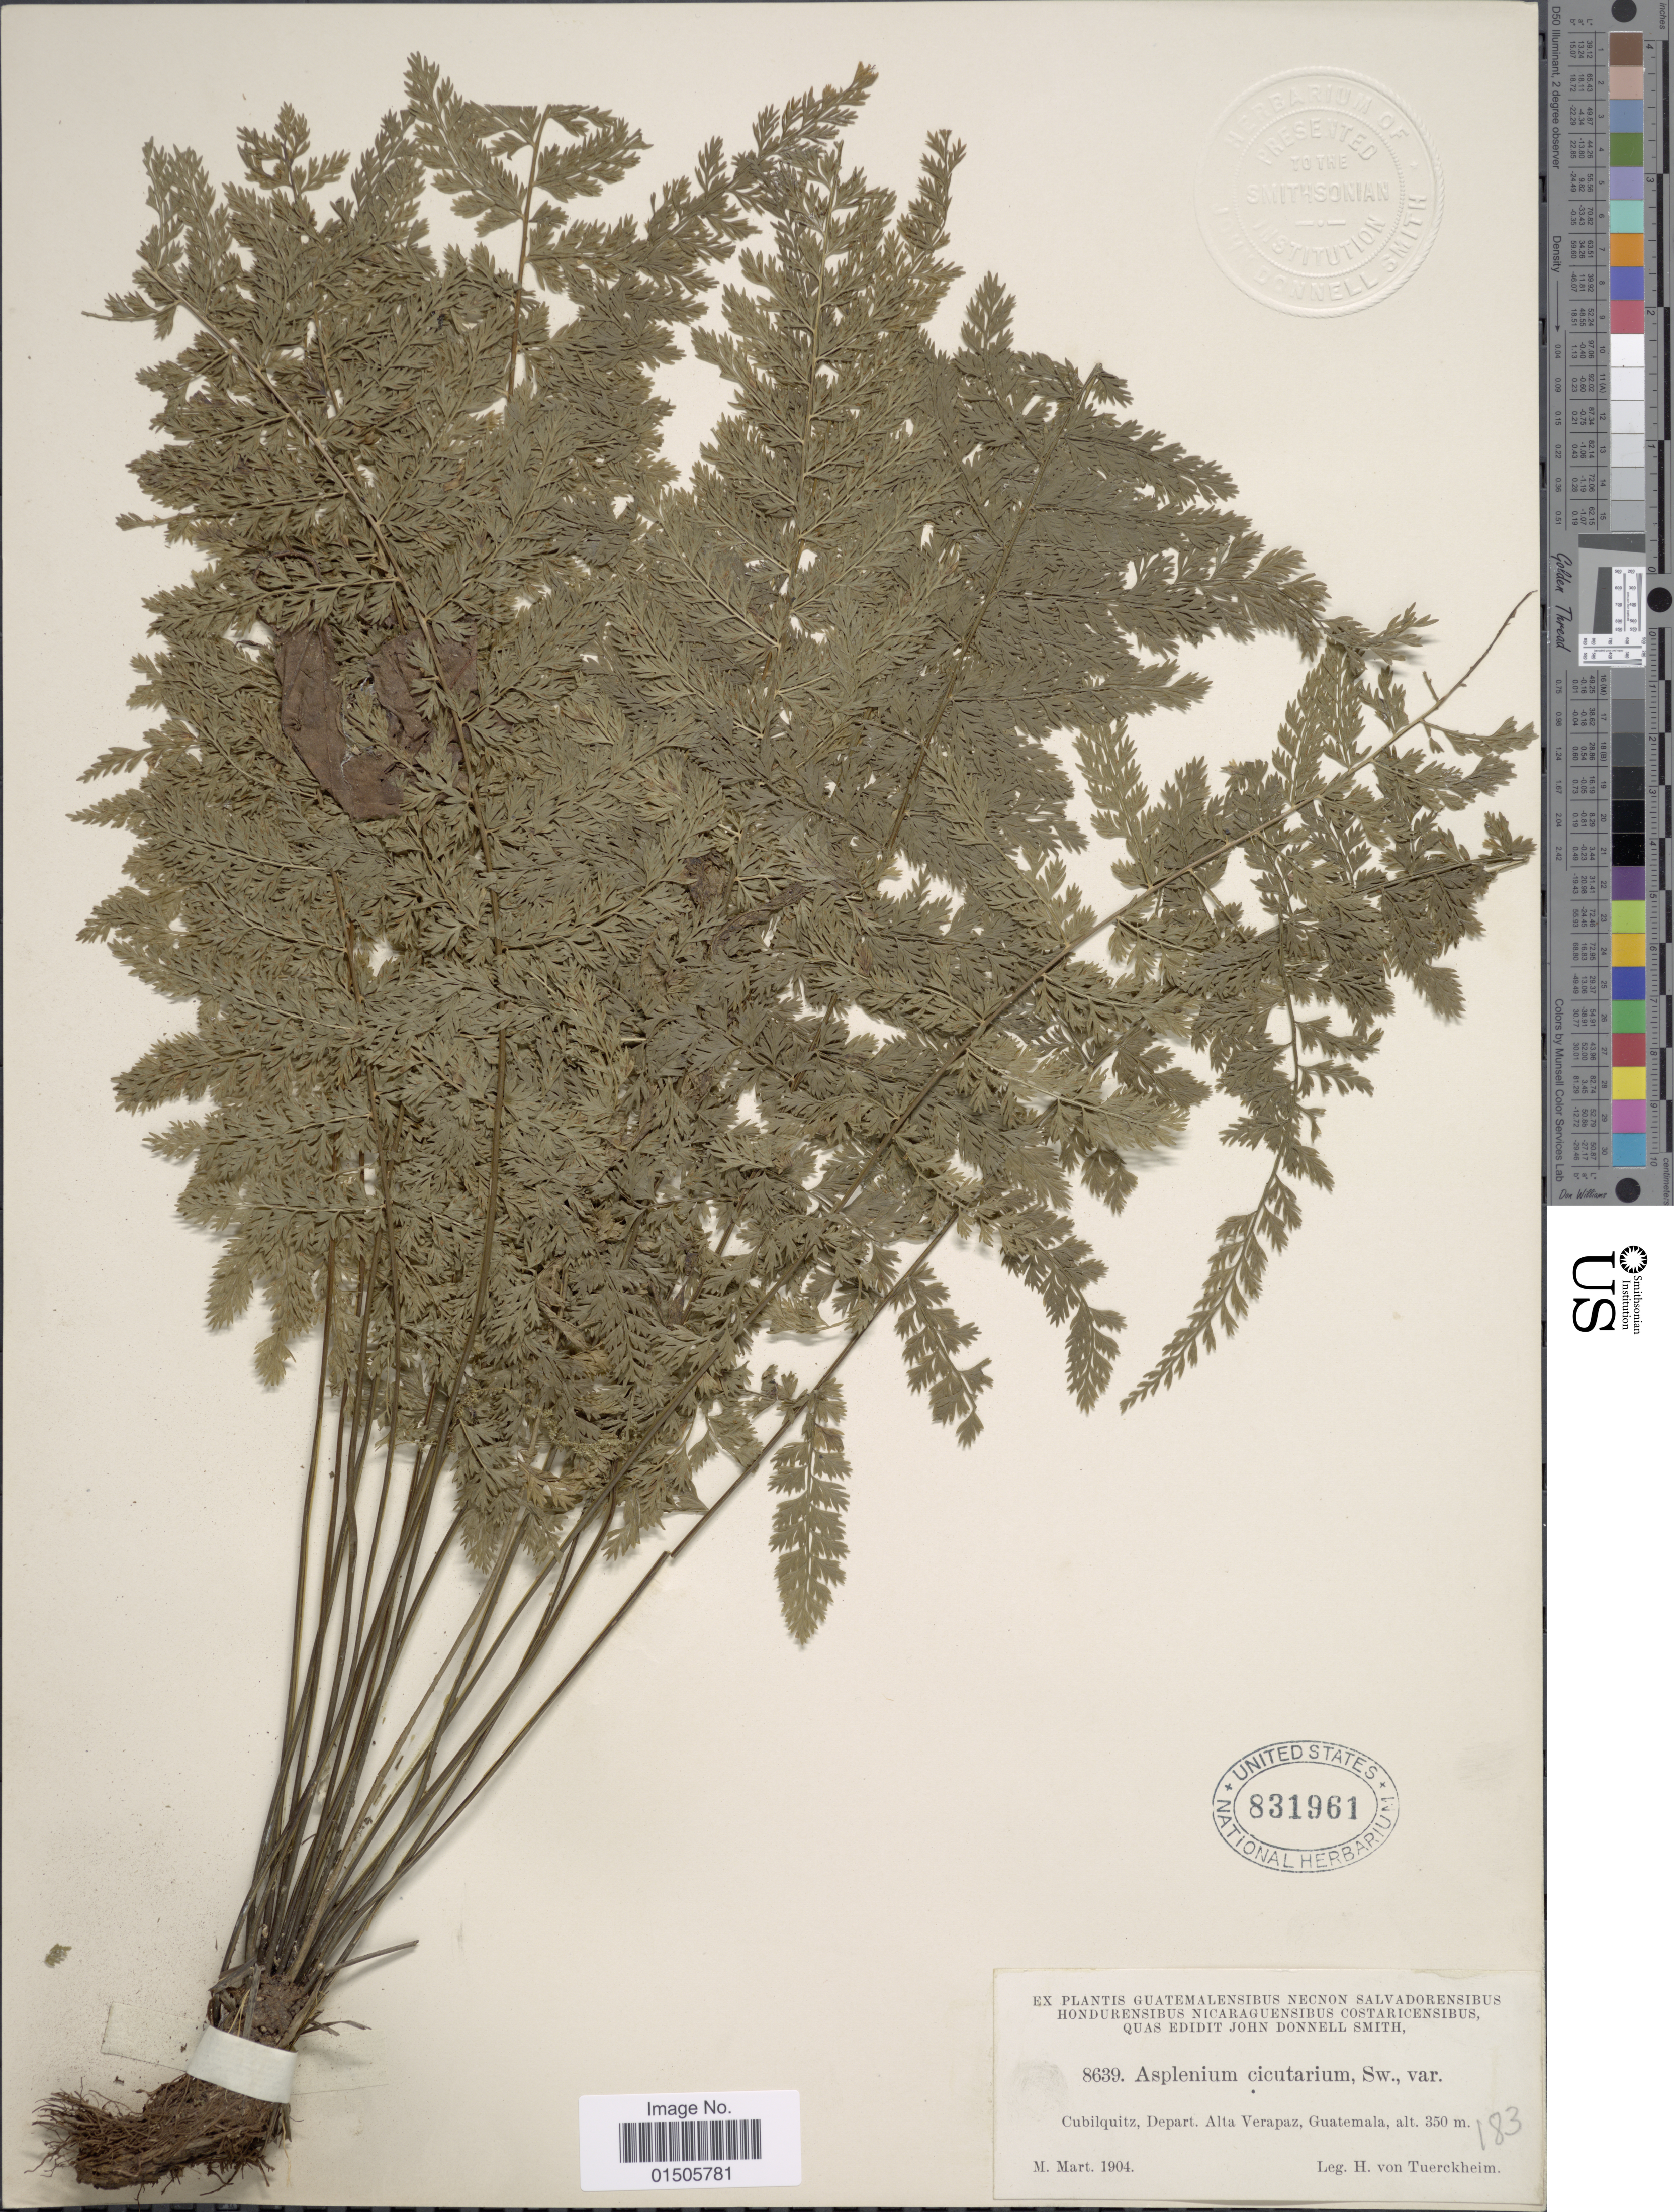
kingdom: Plantae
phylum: Tracheophyta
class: Polypodiopsida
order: Polypodiales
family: Aspleniaceae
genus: Asplenium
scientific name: Asplenium cristatum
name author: Lam.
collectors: H. von Tuerckheim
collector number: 8639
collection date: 1904-03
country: Guatemala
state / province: Alta Verapaz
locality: Cubilquitz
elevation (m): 350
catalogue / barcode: US 831961